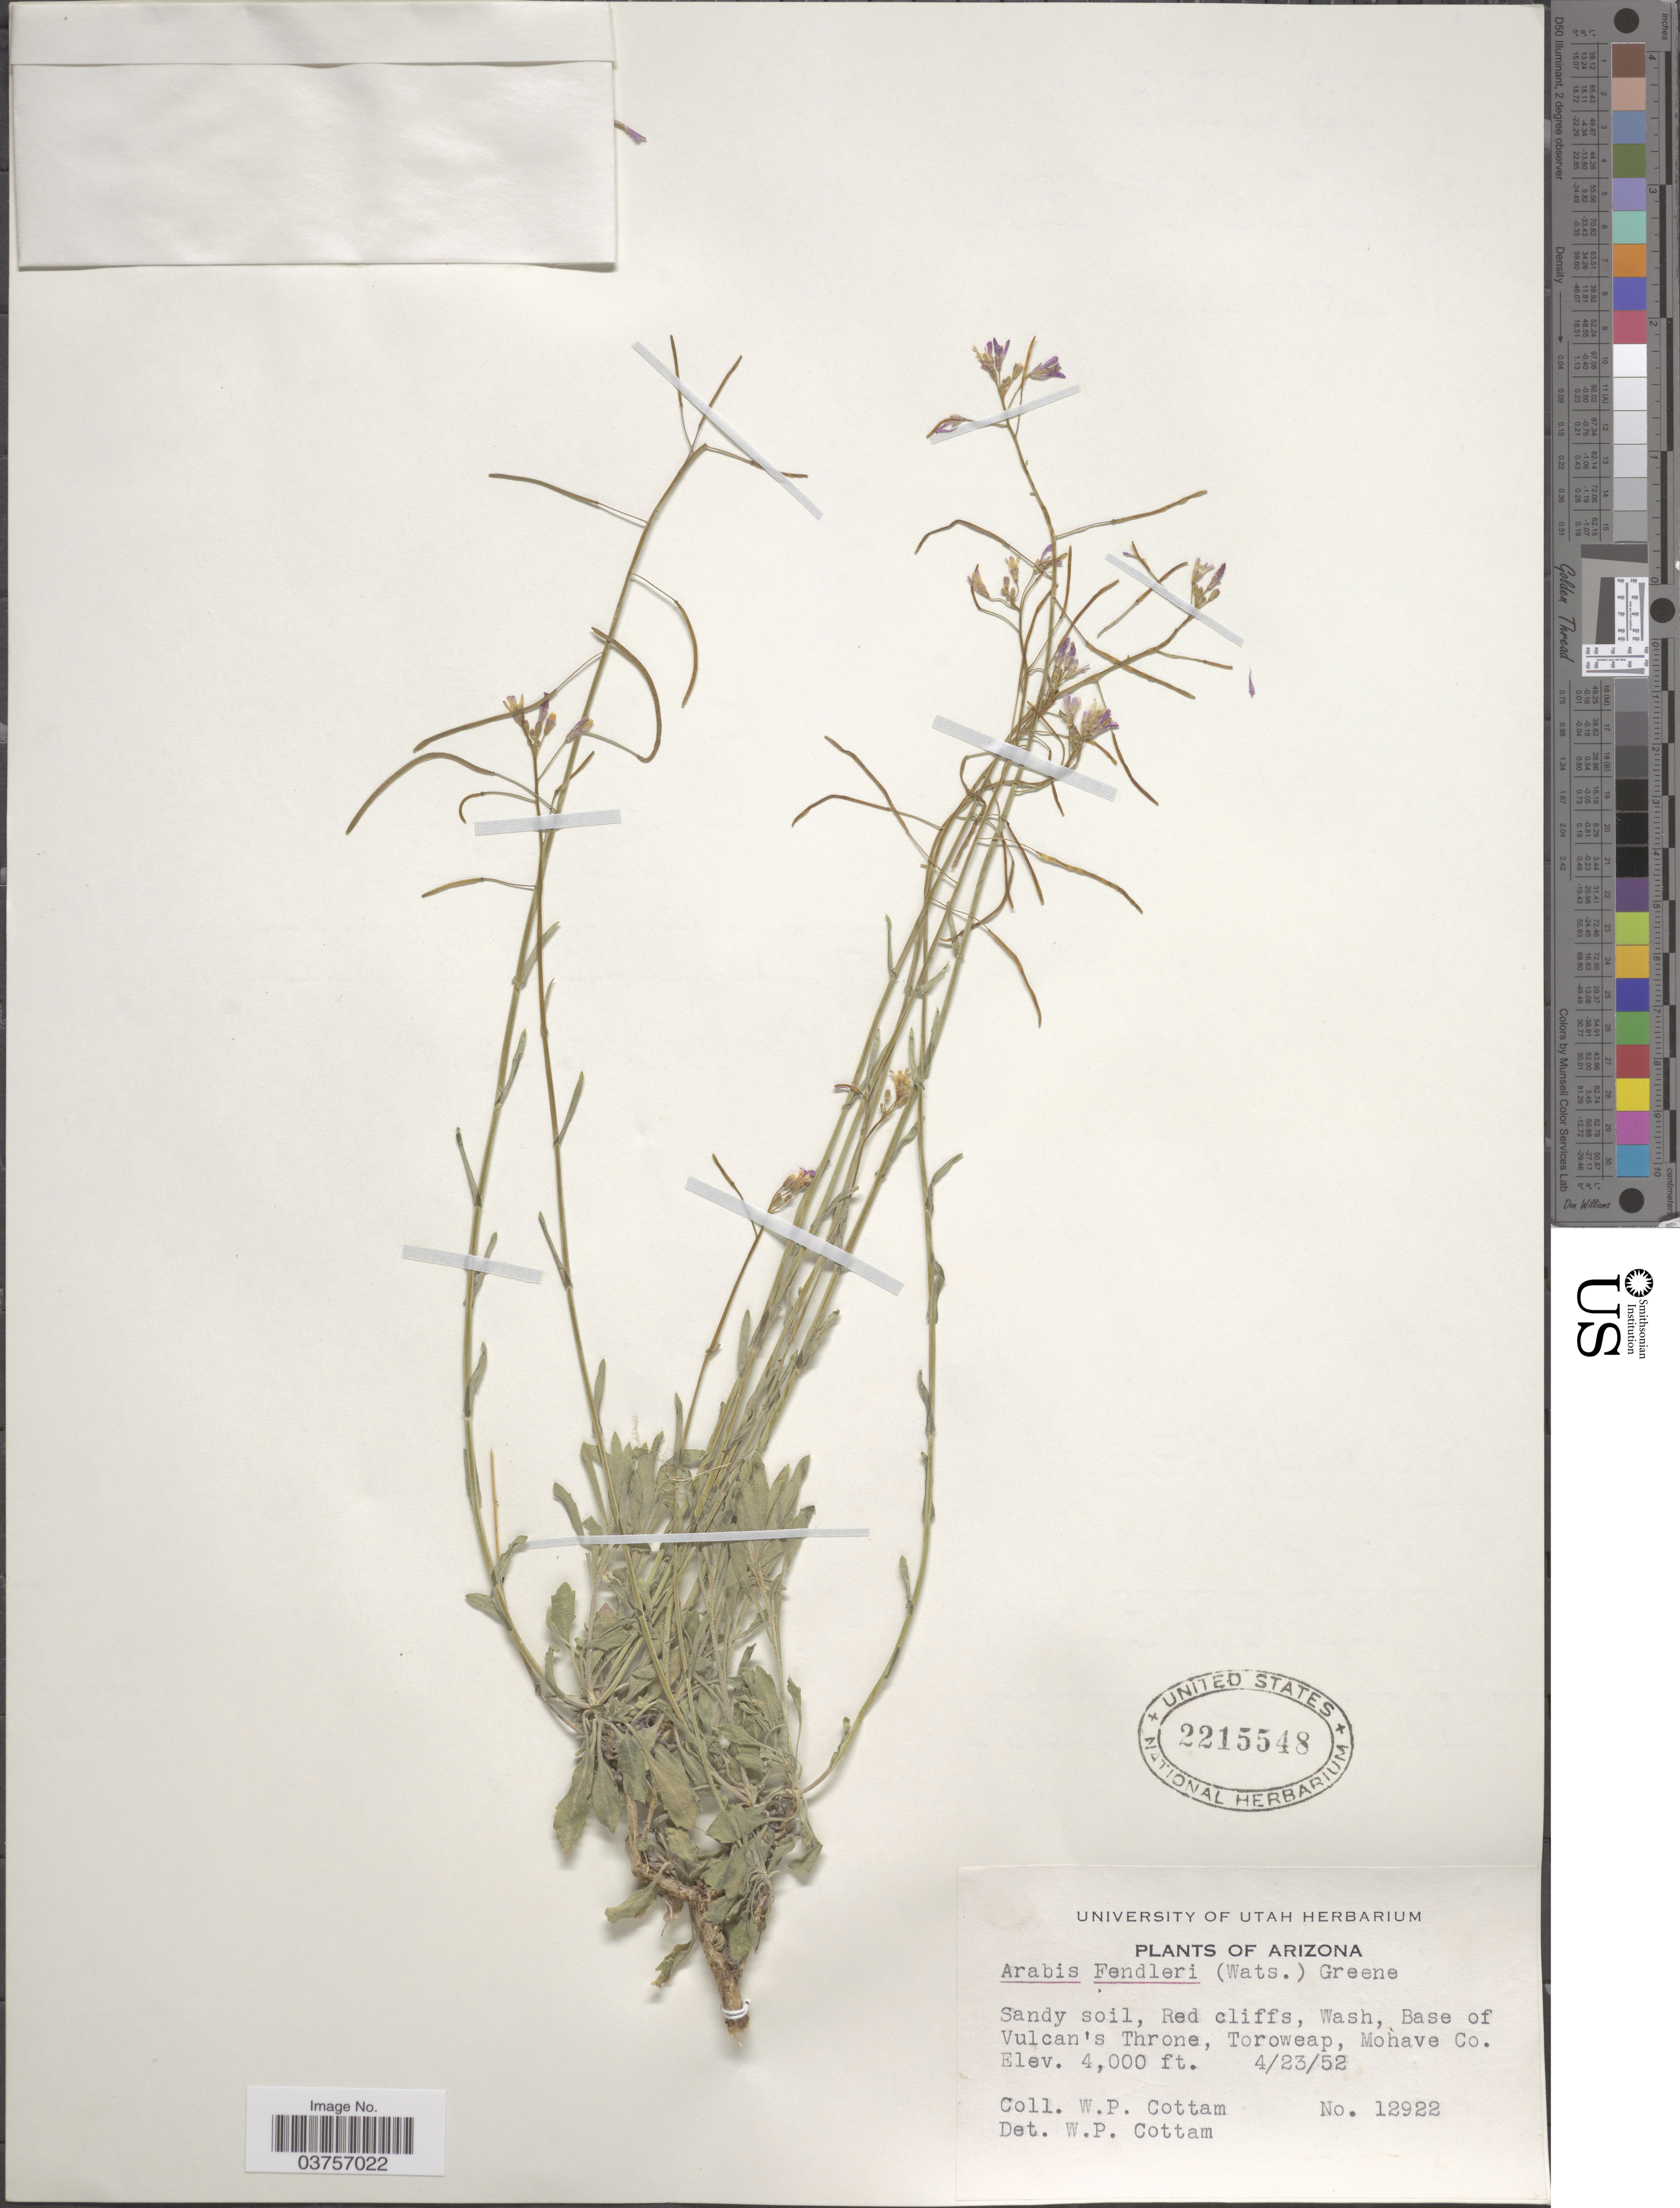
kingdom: Plantae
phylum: Tracheophyta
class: Magnoliopsida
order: Brassicales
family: Brassicaceae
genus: Arabis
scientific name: Arabis fendleri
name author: (S. Watson) Greene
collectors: W. Cottam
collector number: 12922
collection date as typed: Transcribed d/m/y: 23/4/52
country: United States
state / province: Arizona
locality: Red cliffs, Wash, Base of Vulcan's Throne, Toroweap, Mohave Co.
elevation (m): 1219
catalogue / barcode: US 2215548